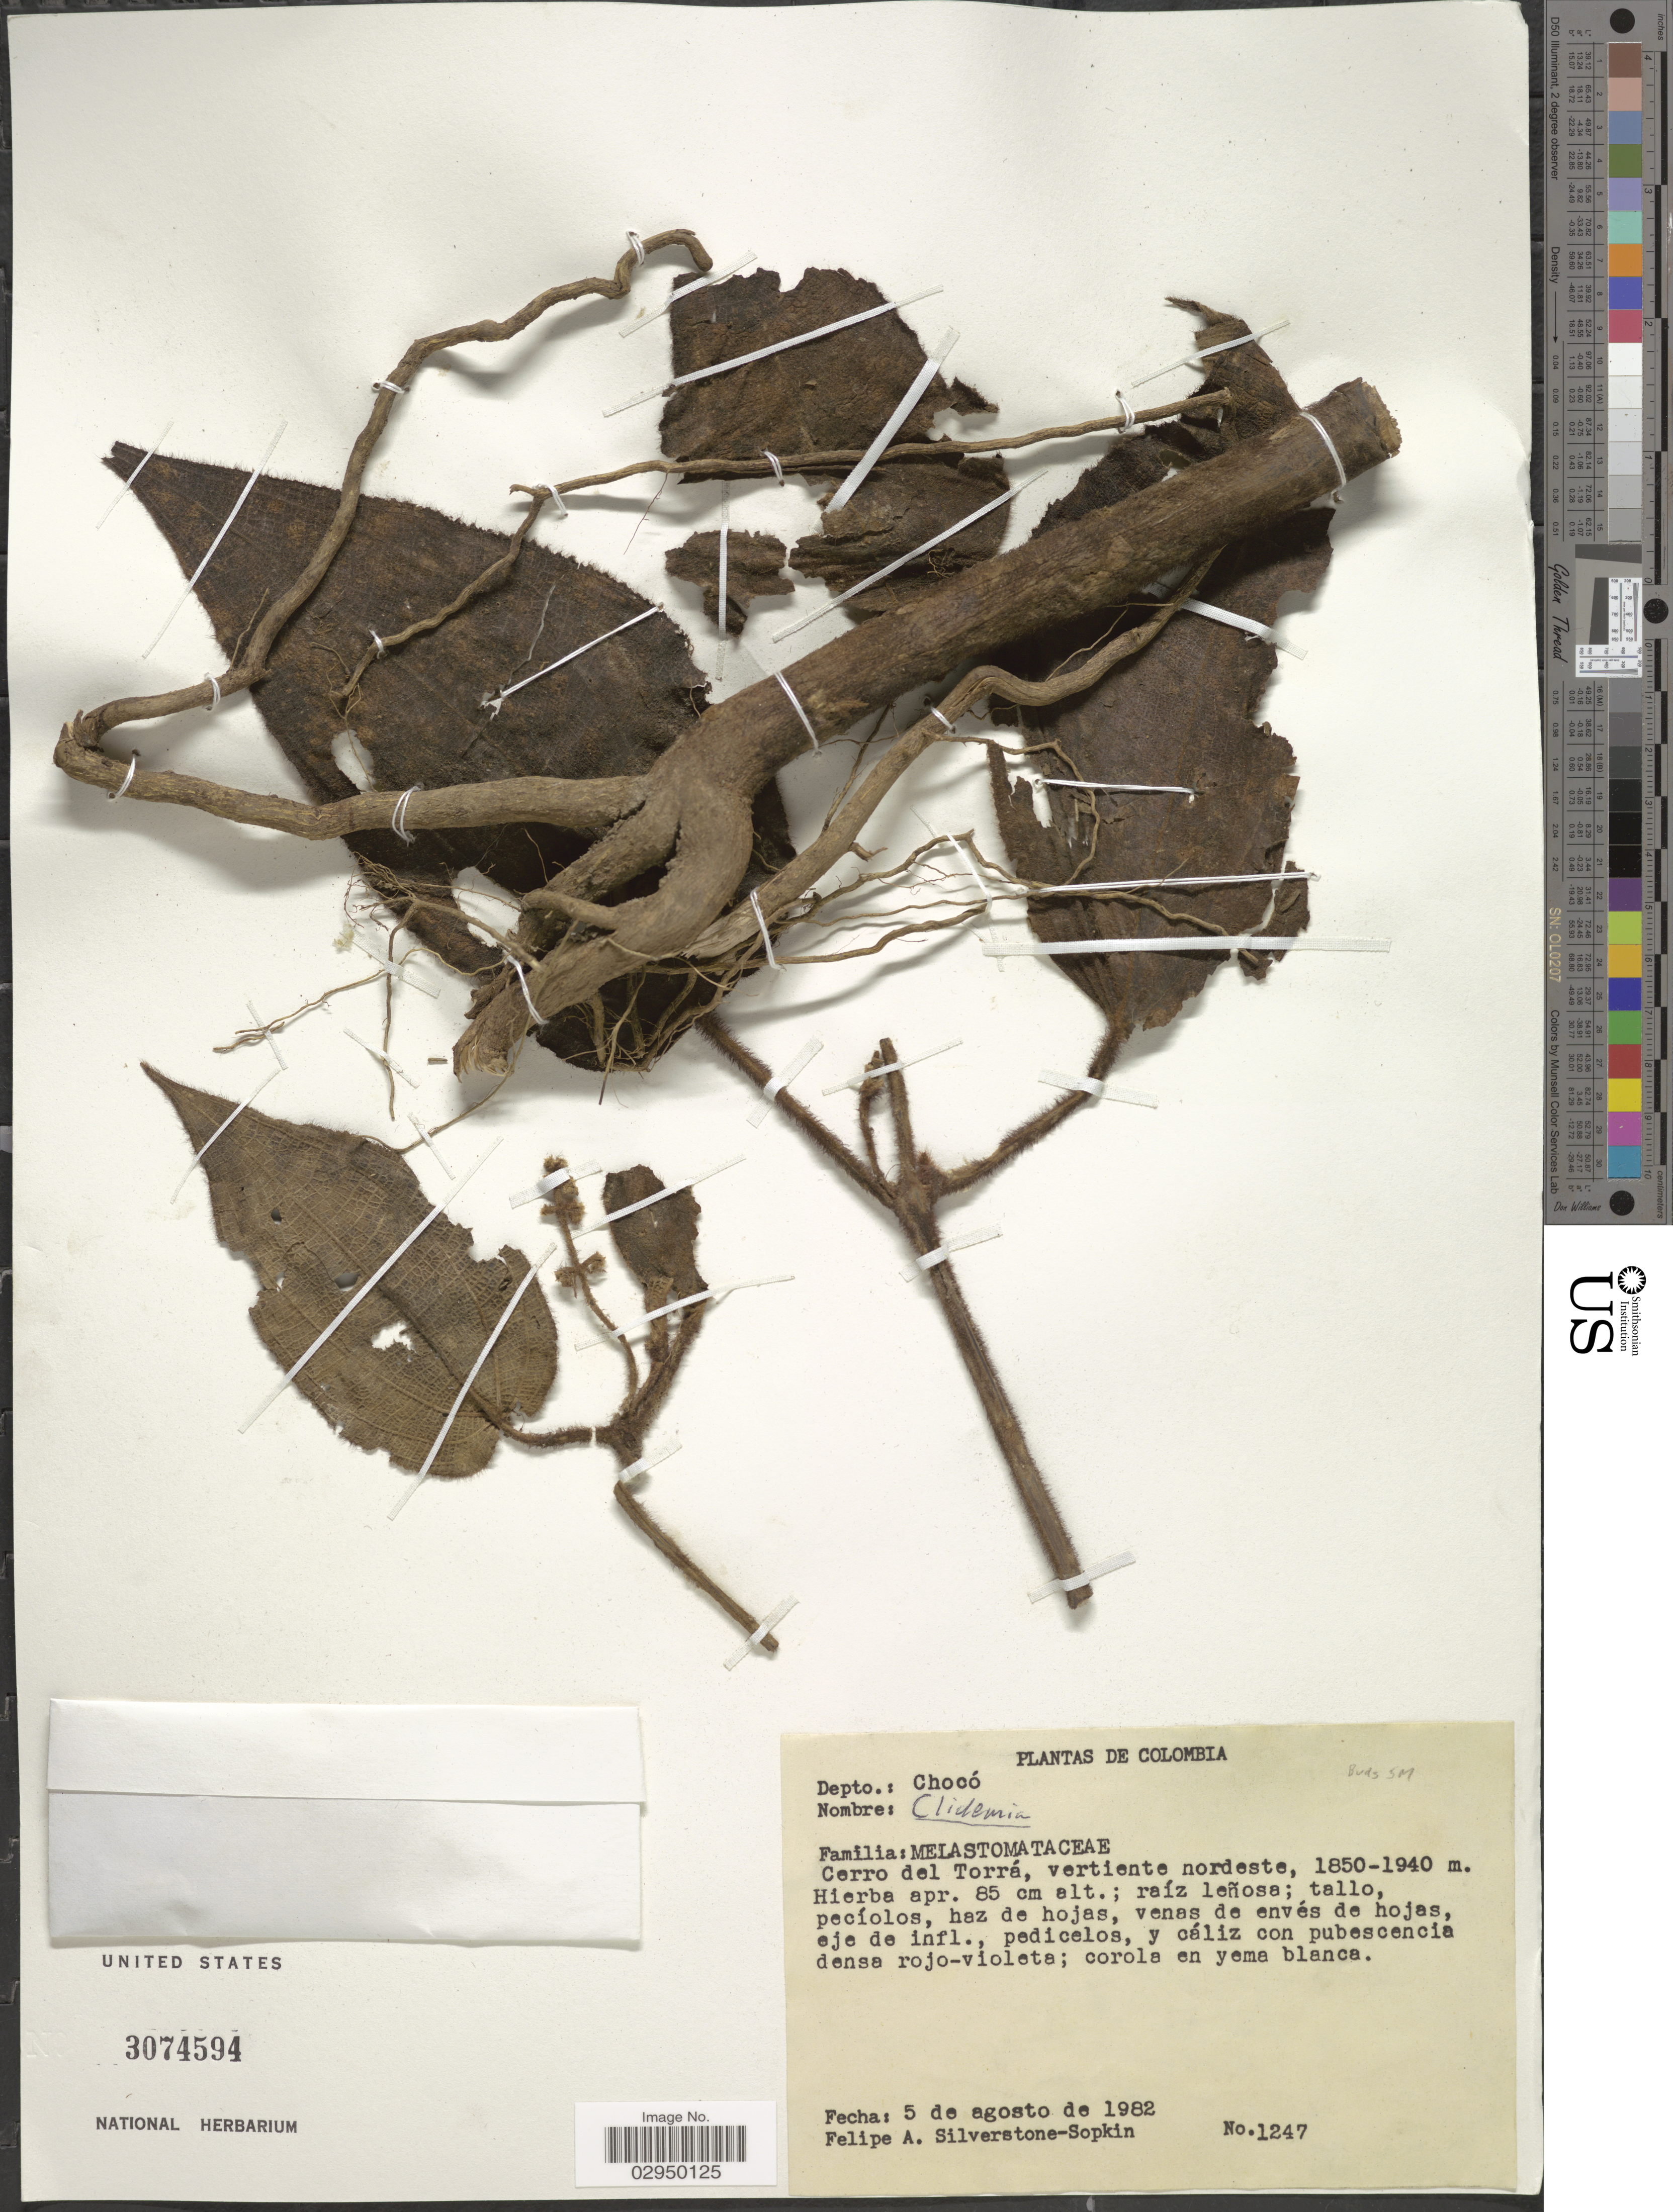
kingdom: Plantae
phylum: Tracheophyta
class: Magnoliopsida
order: Myrtales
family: Melastomataceae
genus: Clidemia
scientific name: Clidemia sp.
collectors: P. A. Silverstone-Sopkin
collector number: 1247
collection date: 1982-08-05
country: Colombia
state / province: Chocó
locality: Depto.: Chocó. Cerro del Torrá, vertiente nordeste.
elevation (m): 1850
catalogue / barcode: US 3074594